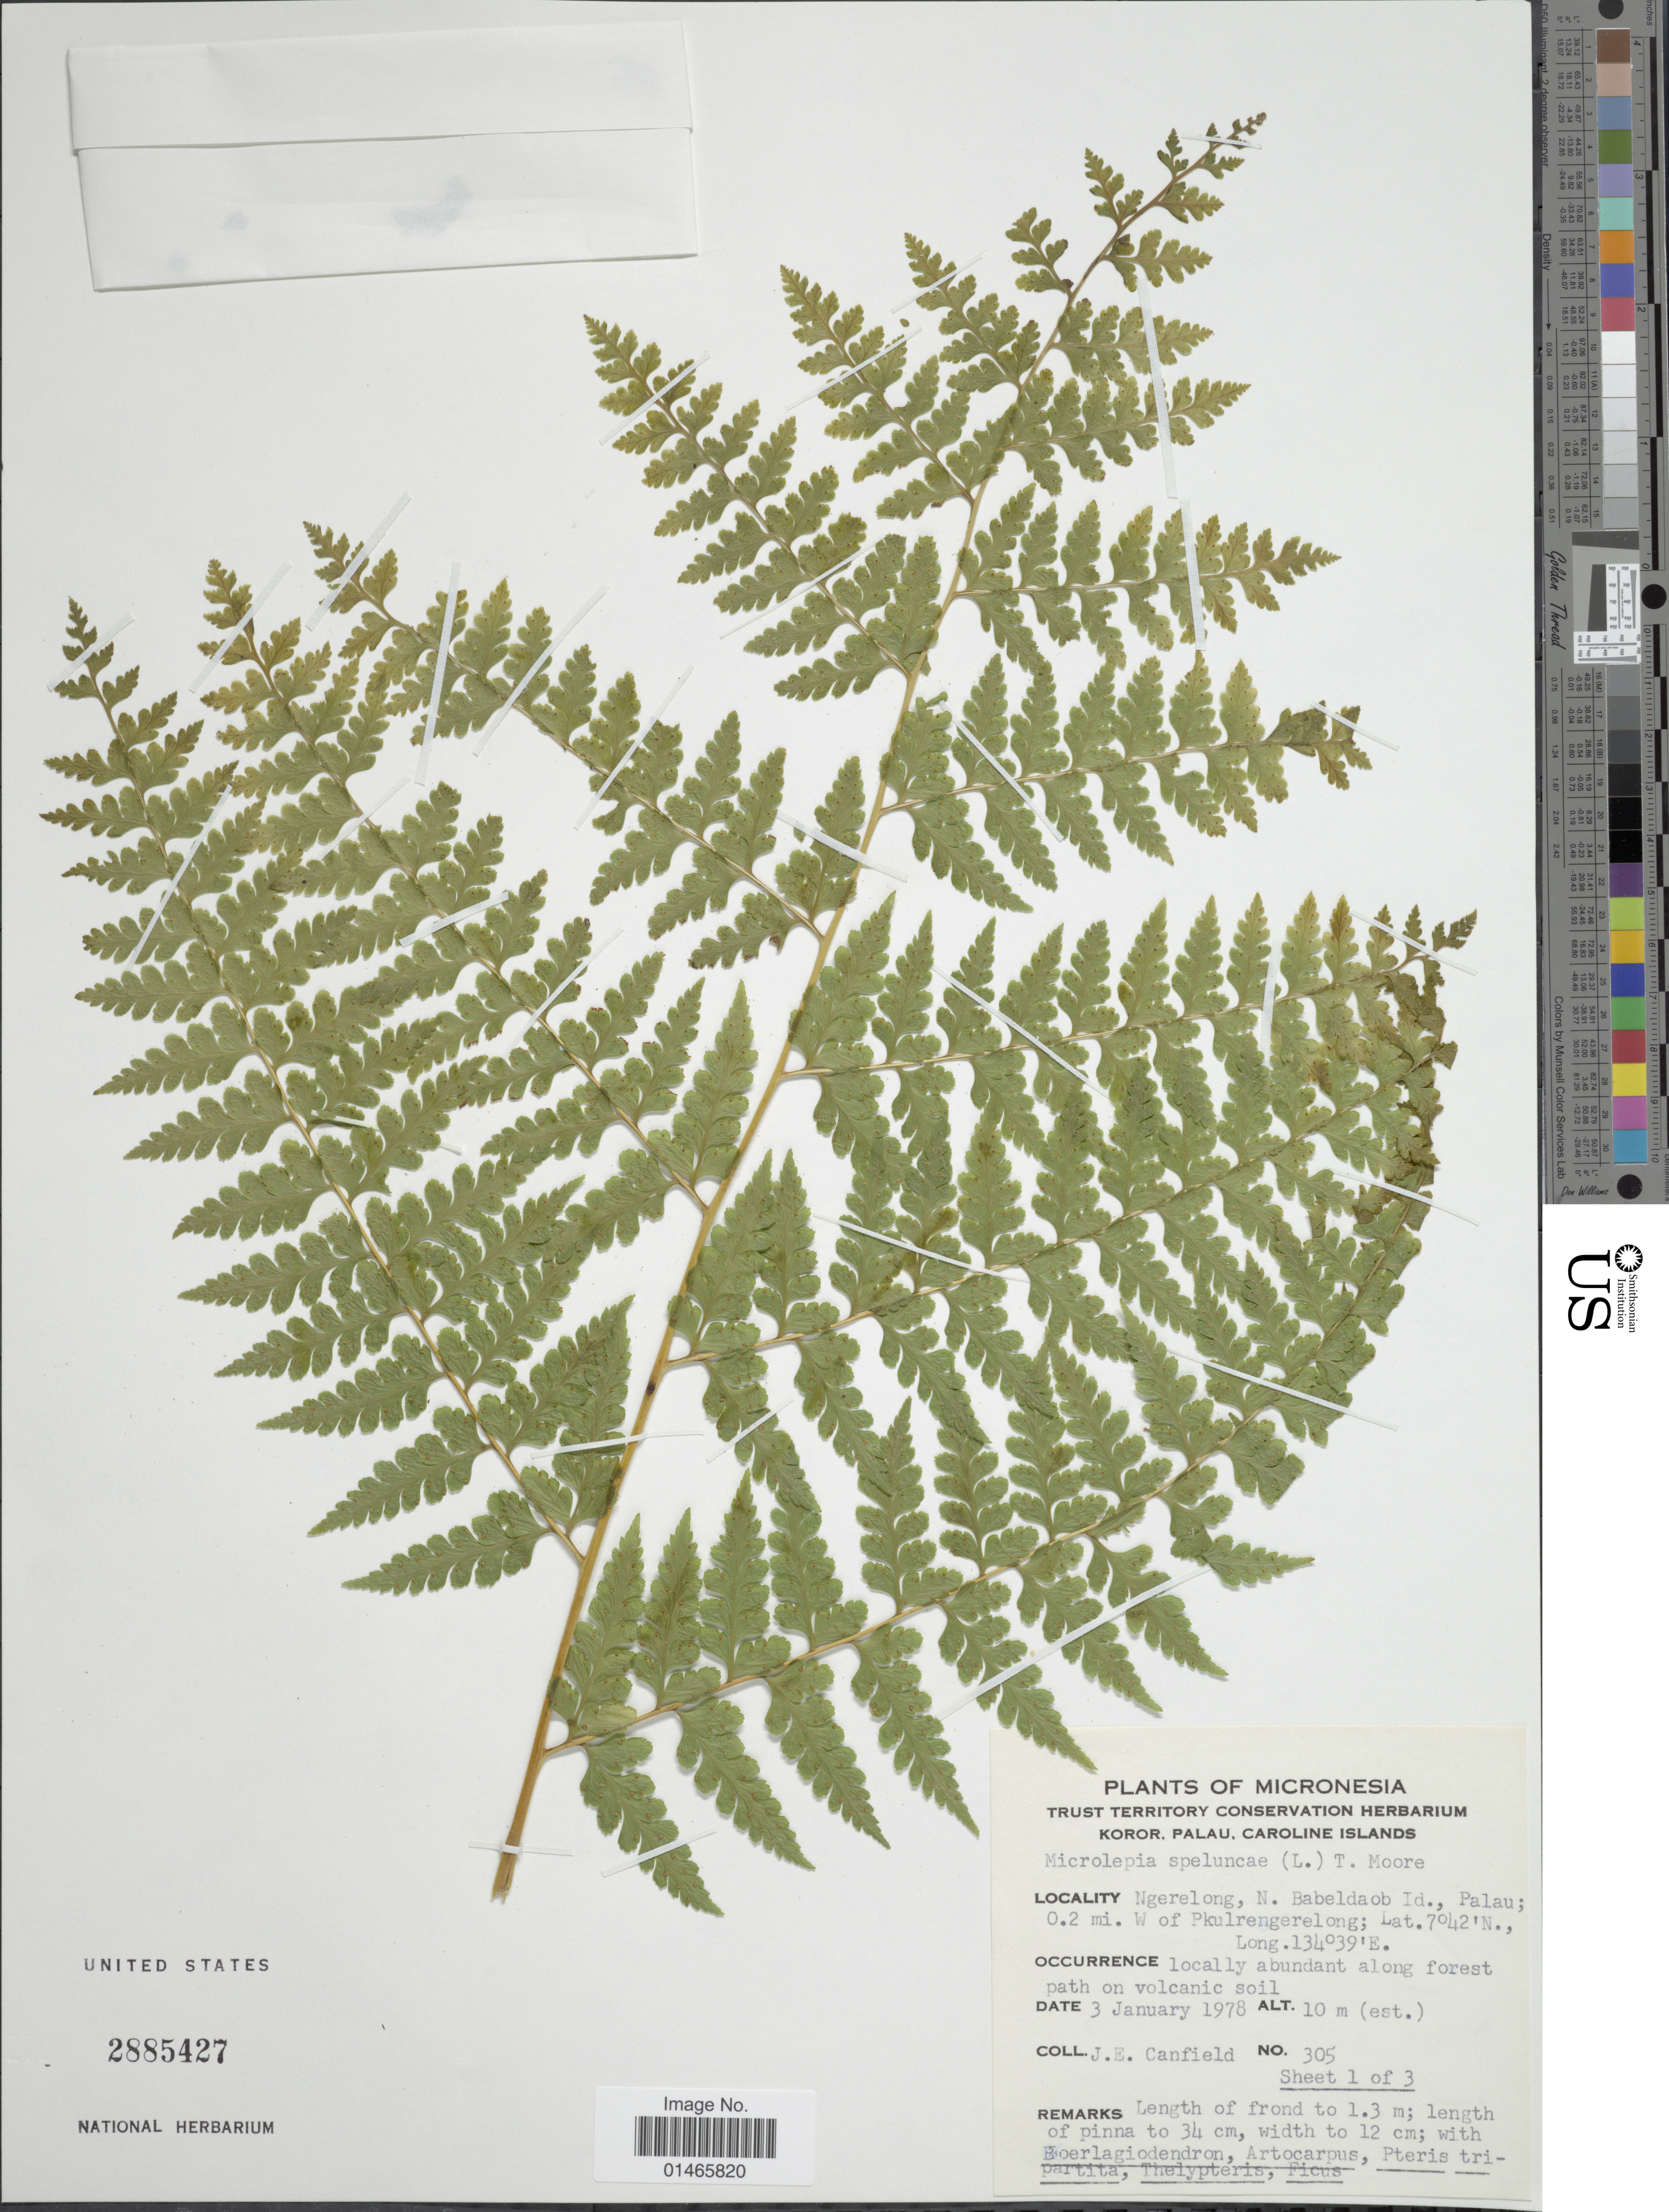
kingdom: Plantae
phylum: Tracheophyta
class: Polypodiopsida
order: Polypodiales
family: Dennstaedtiaceae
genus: Microlepia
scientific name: Microlepia speluncae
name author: (L.) T. Moore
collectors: J. E. Canfield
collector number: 305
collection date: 1978-01-03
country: Palau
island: Babeldaob [Babelthuap]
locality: Ngerelong, N. Babeldaob Id,. Palau: 0.2 mi. W of Pkulrengerelong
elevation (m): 10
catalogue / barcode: US 288427